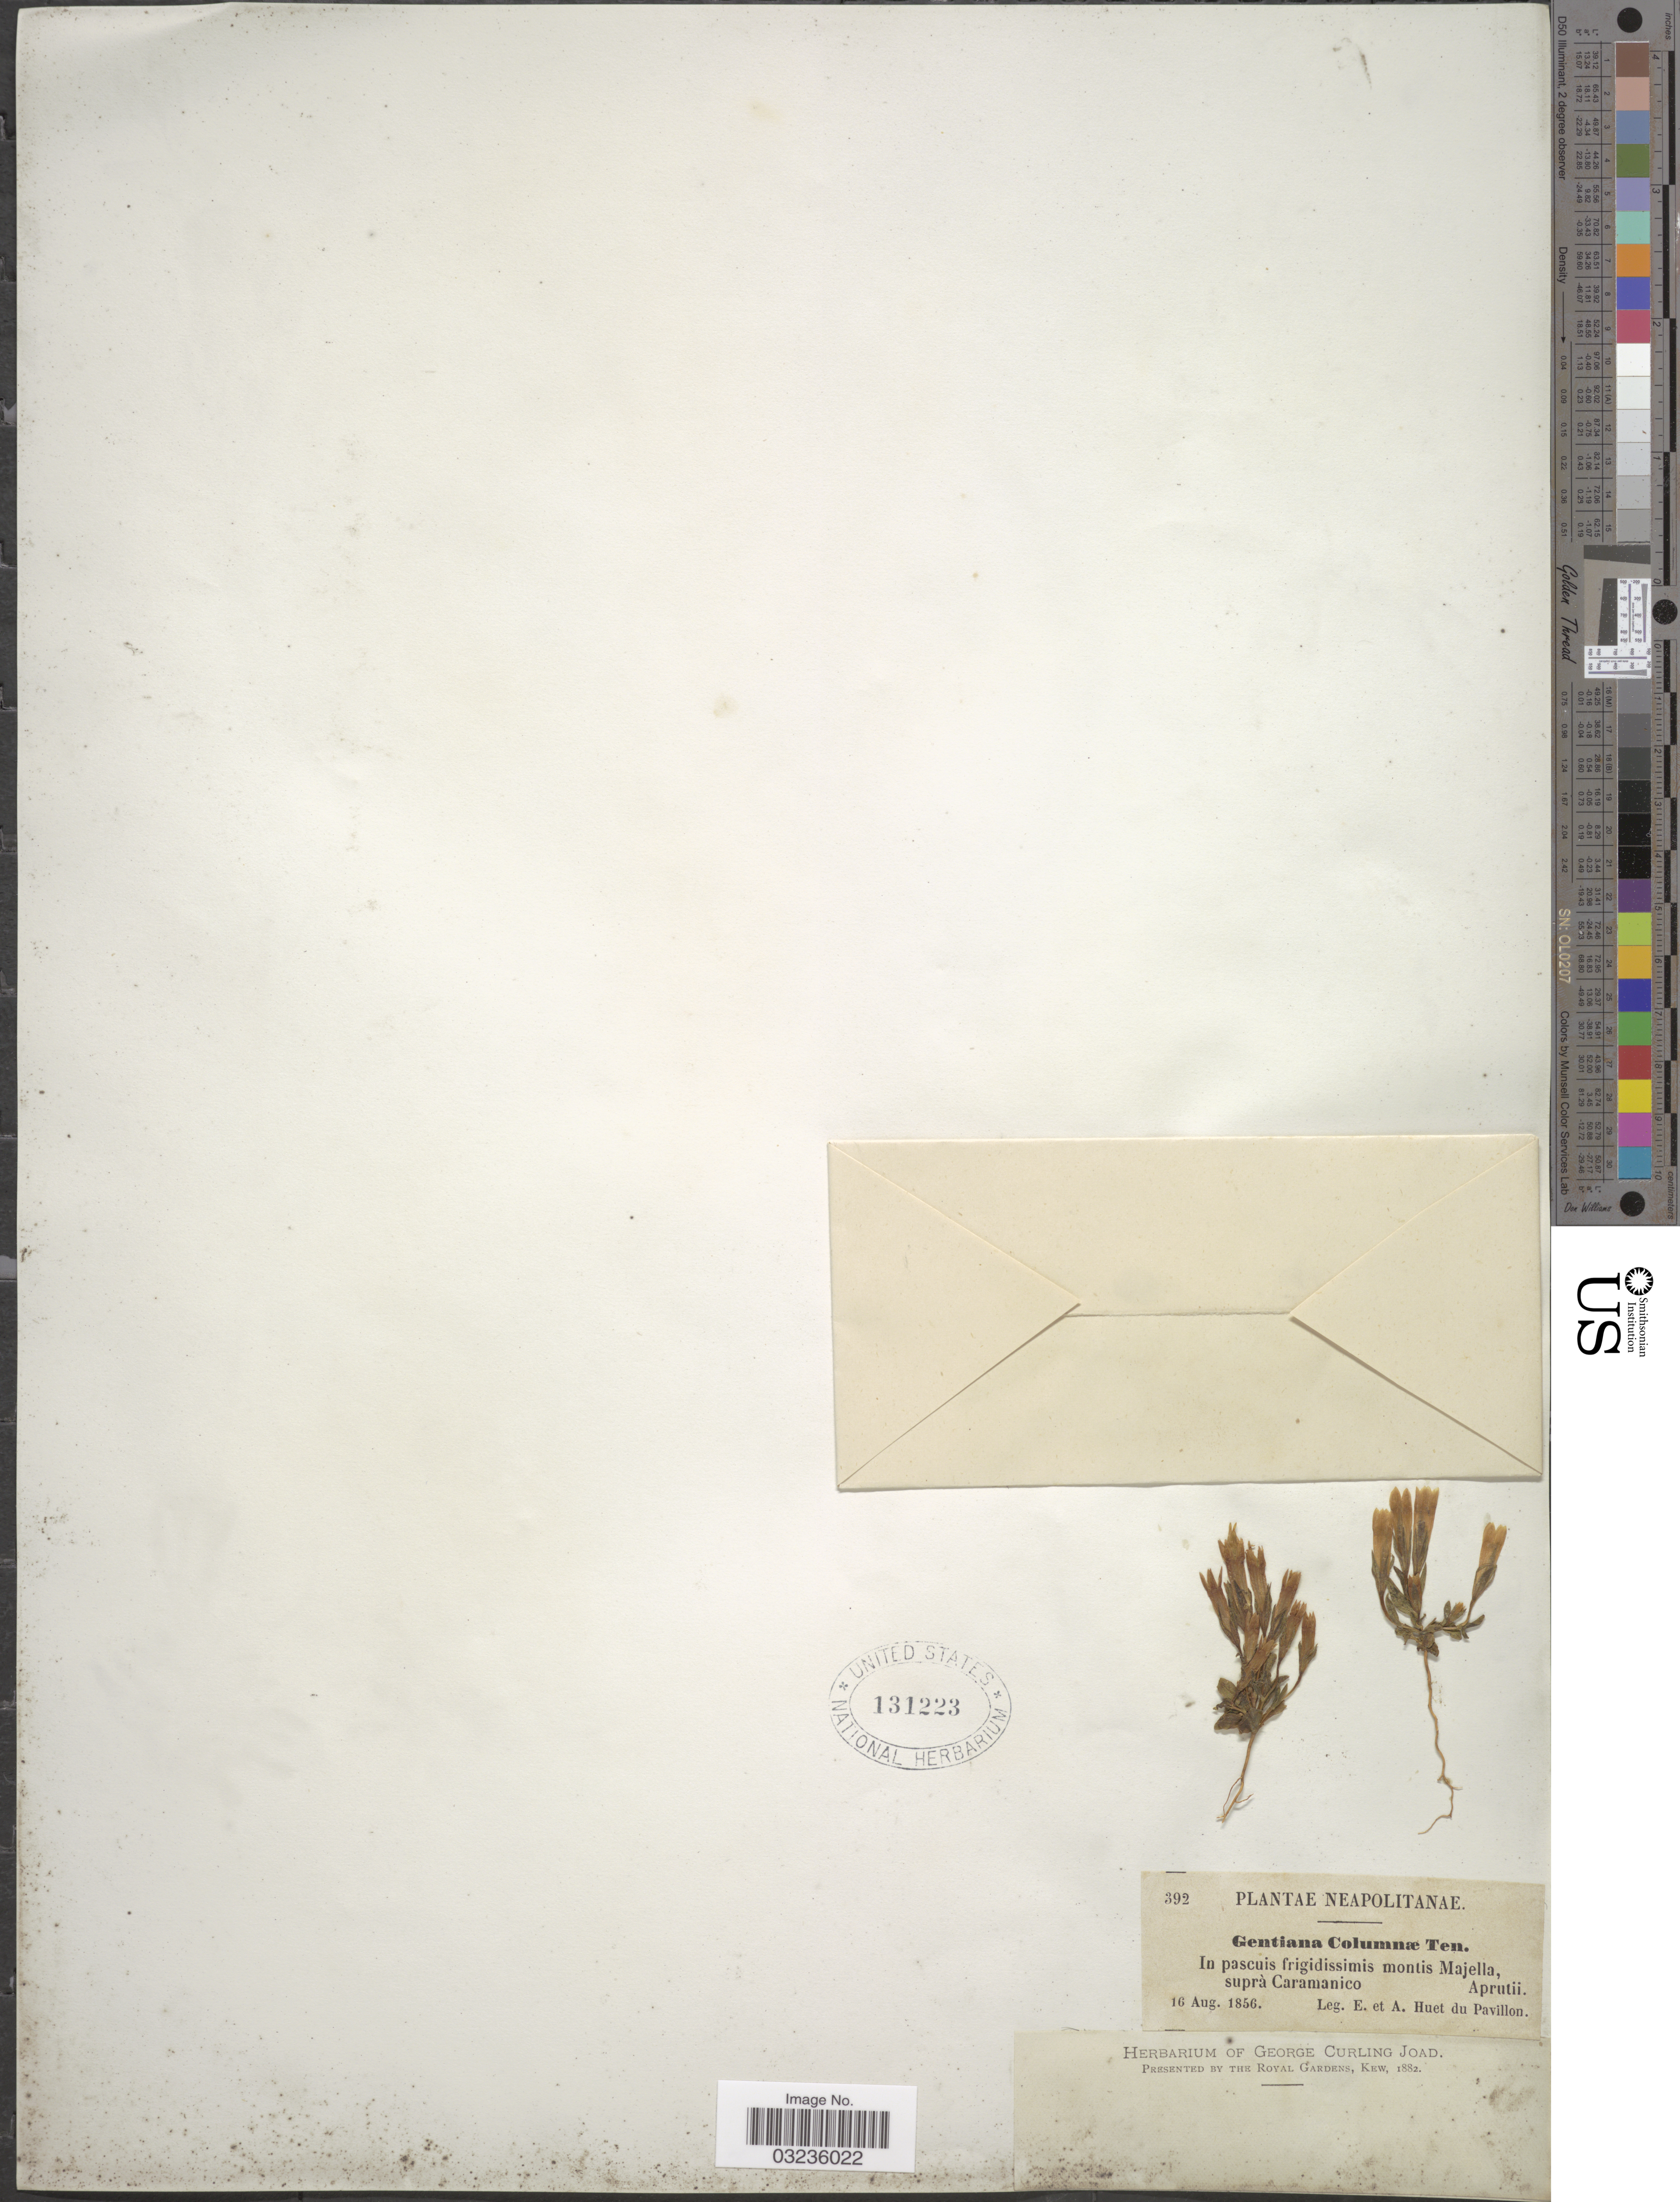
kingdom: Plantae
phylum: Tracheophyta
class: Magnoliopsida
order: Gentianales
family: Gentianaceae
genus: Gentiana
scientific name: Gentiana columnae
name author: Ten.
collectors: E. Huet du Pavillon & A. Huet du Pavillon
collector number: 392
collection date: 1856-08-16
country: Italy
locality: In pascuis frigidissimis montis Majella, suprà Caramanico. Aprutii.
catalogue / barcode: US 131223